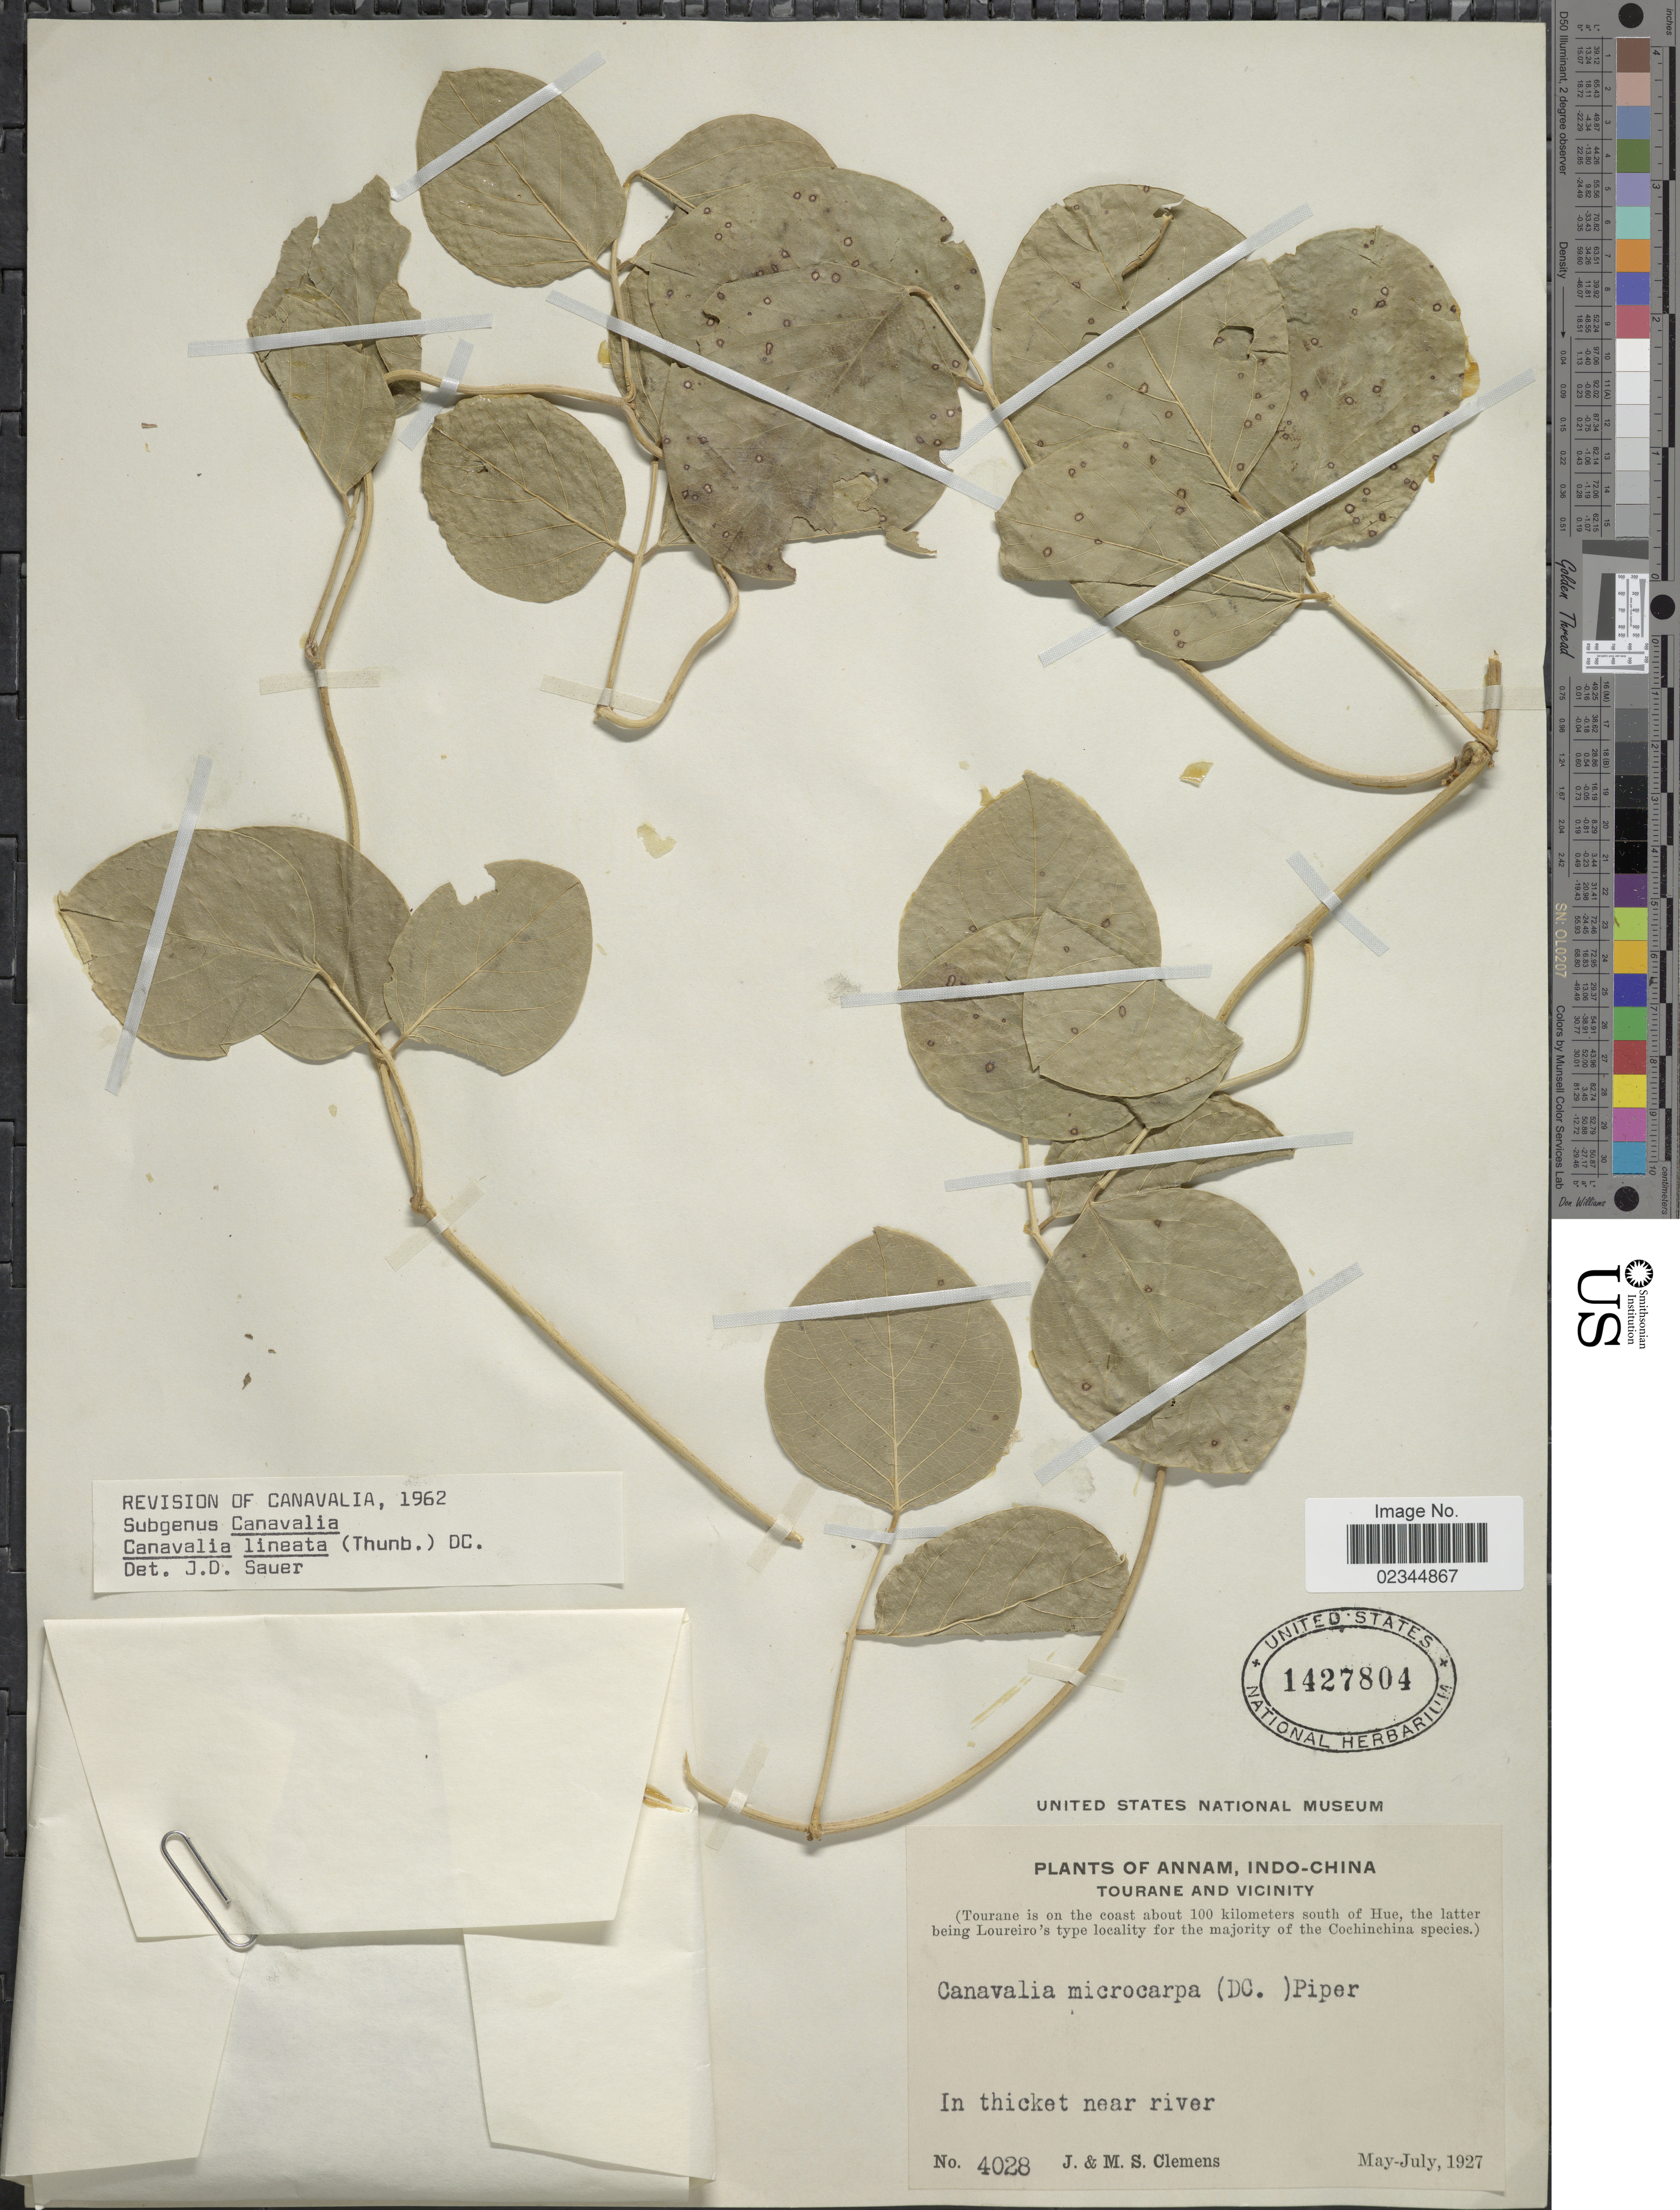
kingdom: Plantae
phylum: Tracheophyta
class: Magnoliopsida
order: Fabales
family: Fabaceae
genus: Canavalia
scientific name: Canavalia lineata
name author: (Thunb.) DC.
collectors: J. Clemens & M. S. Clemens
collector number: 4028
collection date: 1927-05/1927-07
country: Vietnam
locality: Annam, Indo-China, Tourane and Vicinity, about 100 kilometers south of Hue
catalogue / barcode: US 1427804